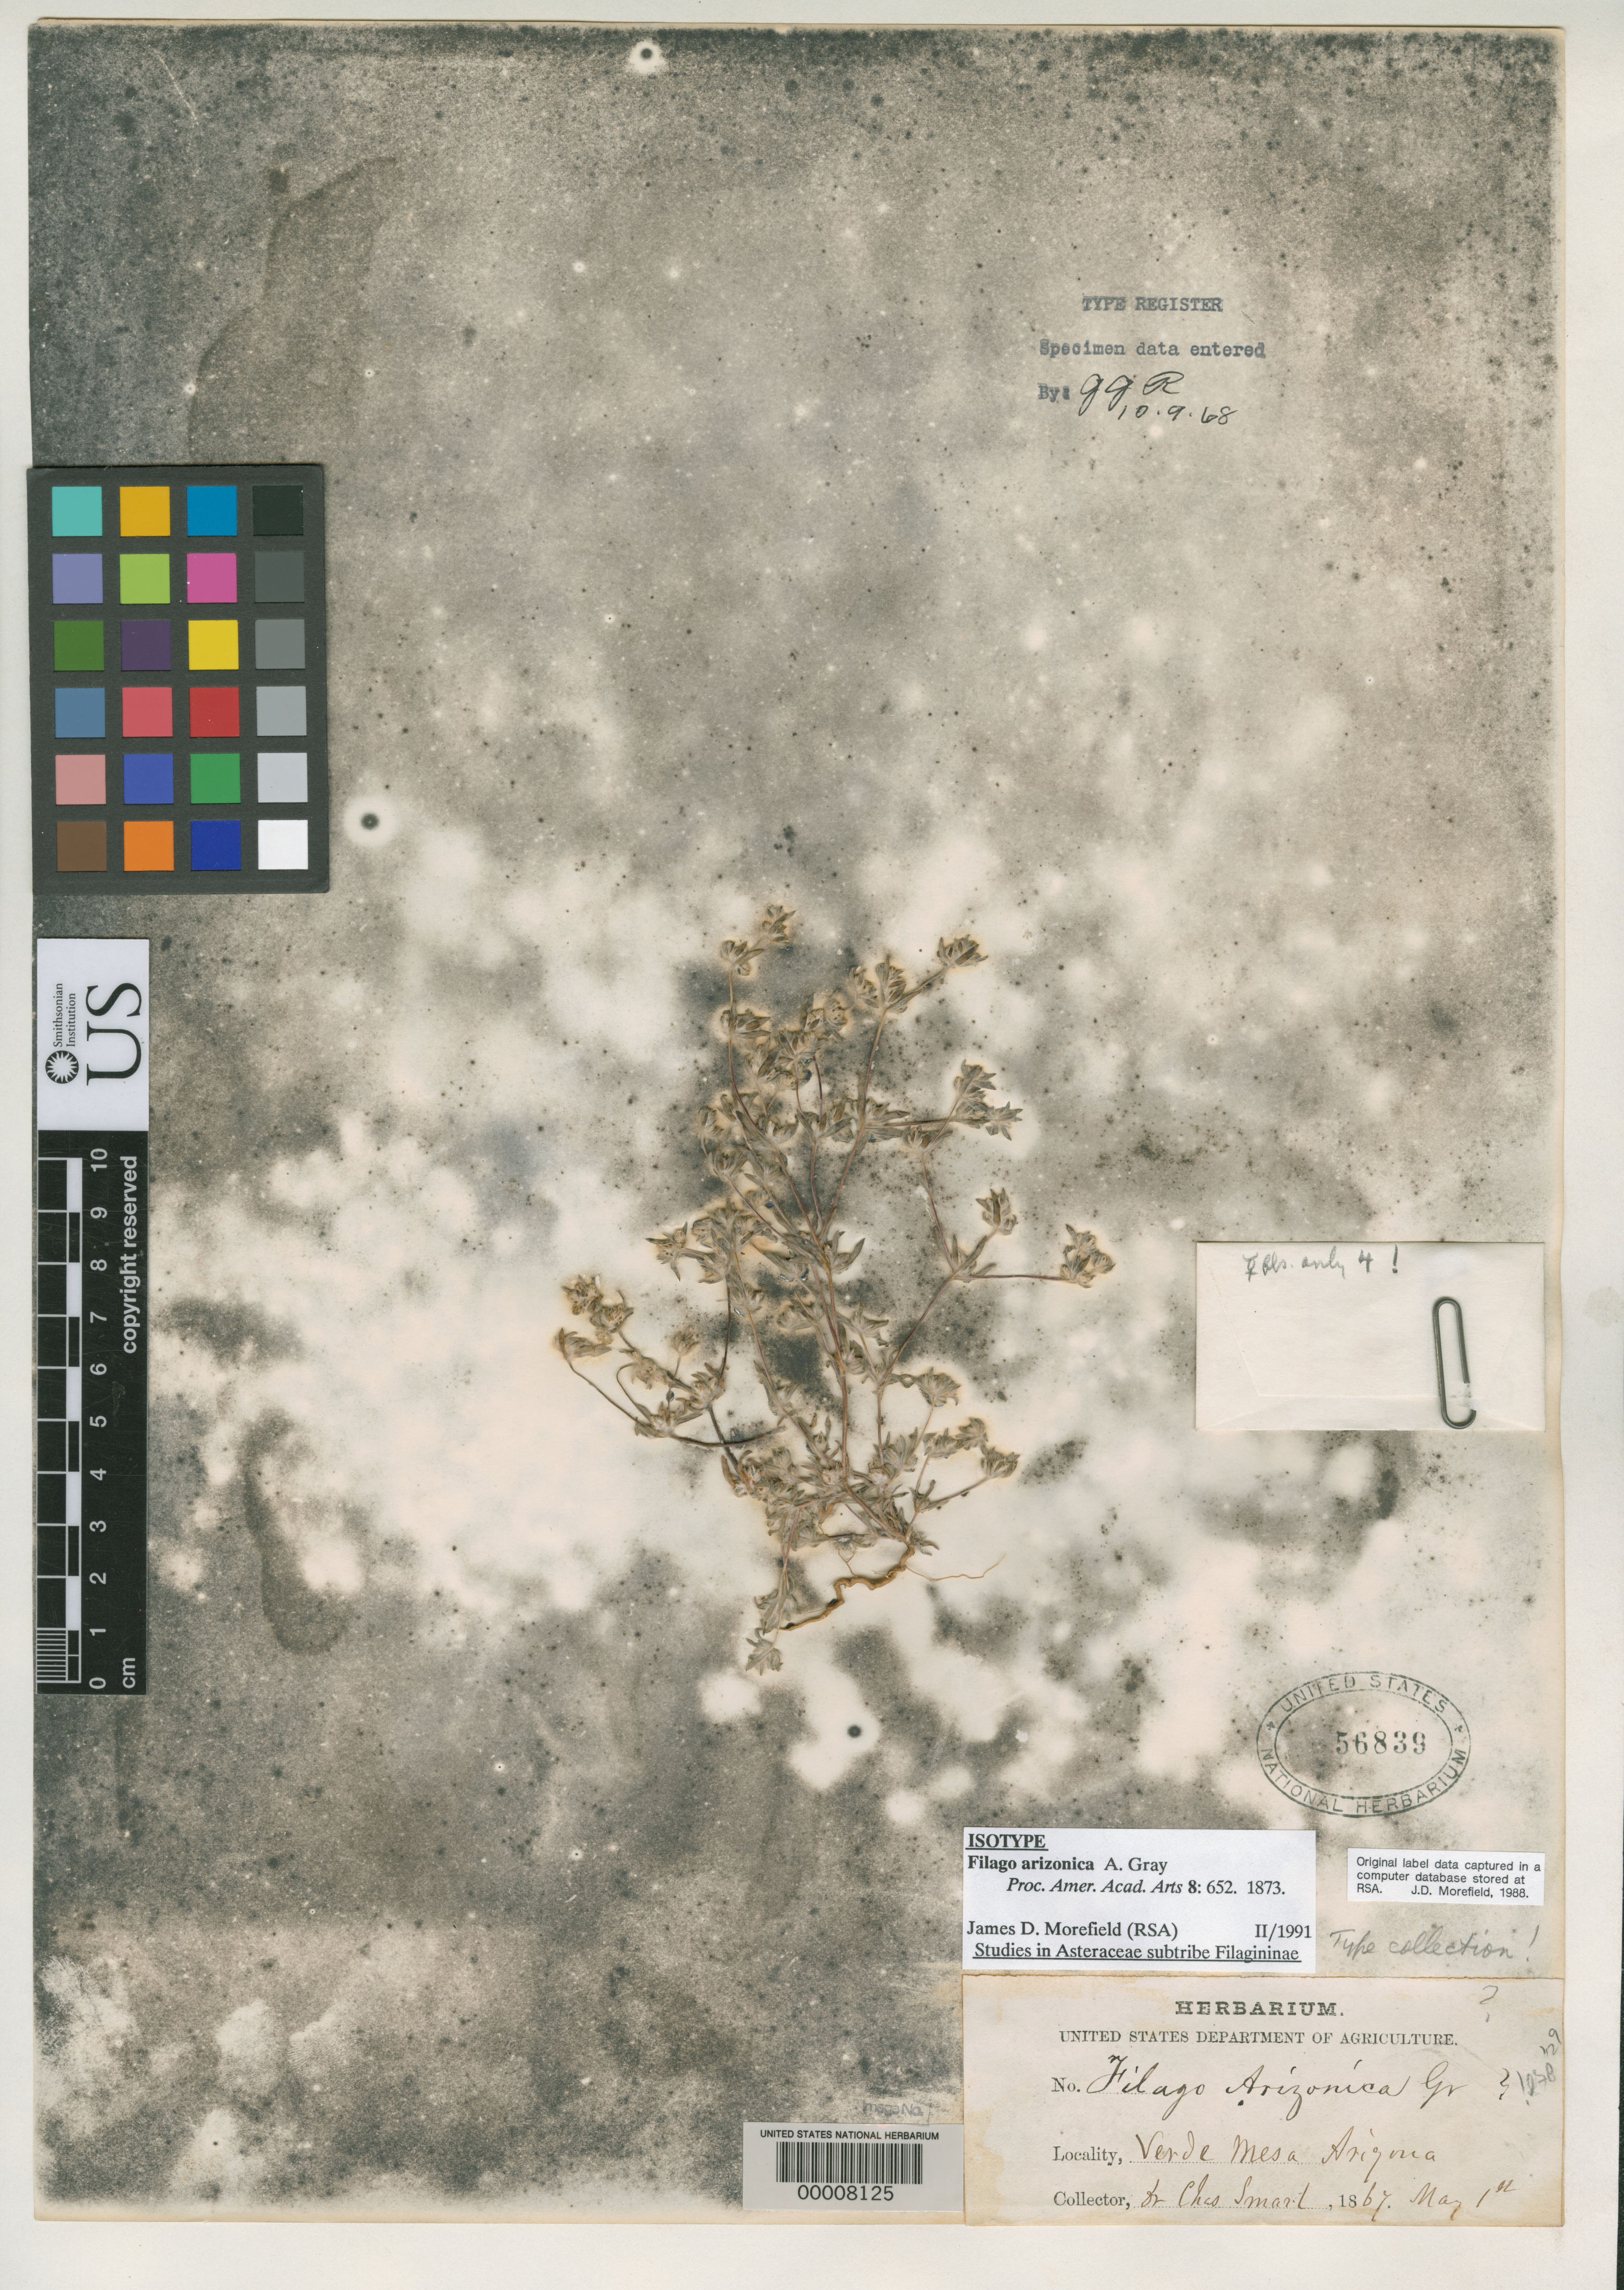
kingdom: Plantae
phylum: Tracheophyta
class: Magnoliopsida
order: Asterales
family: Asteraceae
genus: Filago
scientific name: Filago arizonica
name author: A. Gray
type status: Isotype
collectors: C. Smart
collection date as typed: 01 May 1867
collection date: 1867-05-01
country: United States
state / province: Arizona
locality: Verde Mesa.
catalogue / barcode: US 56839